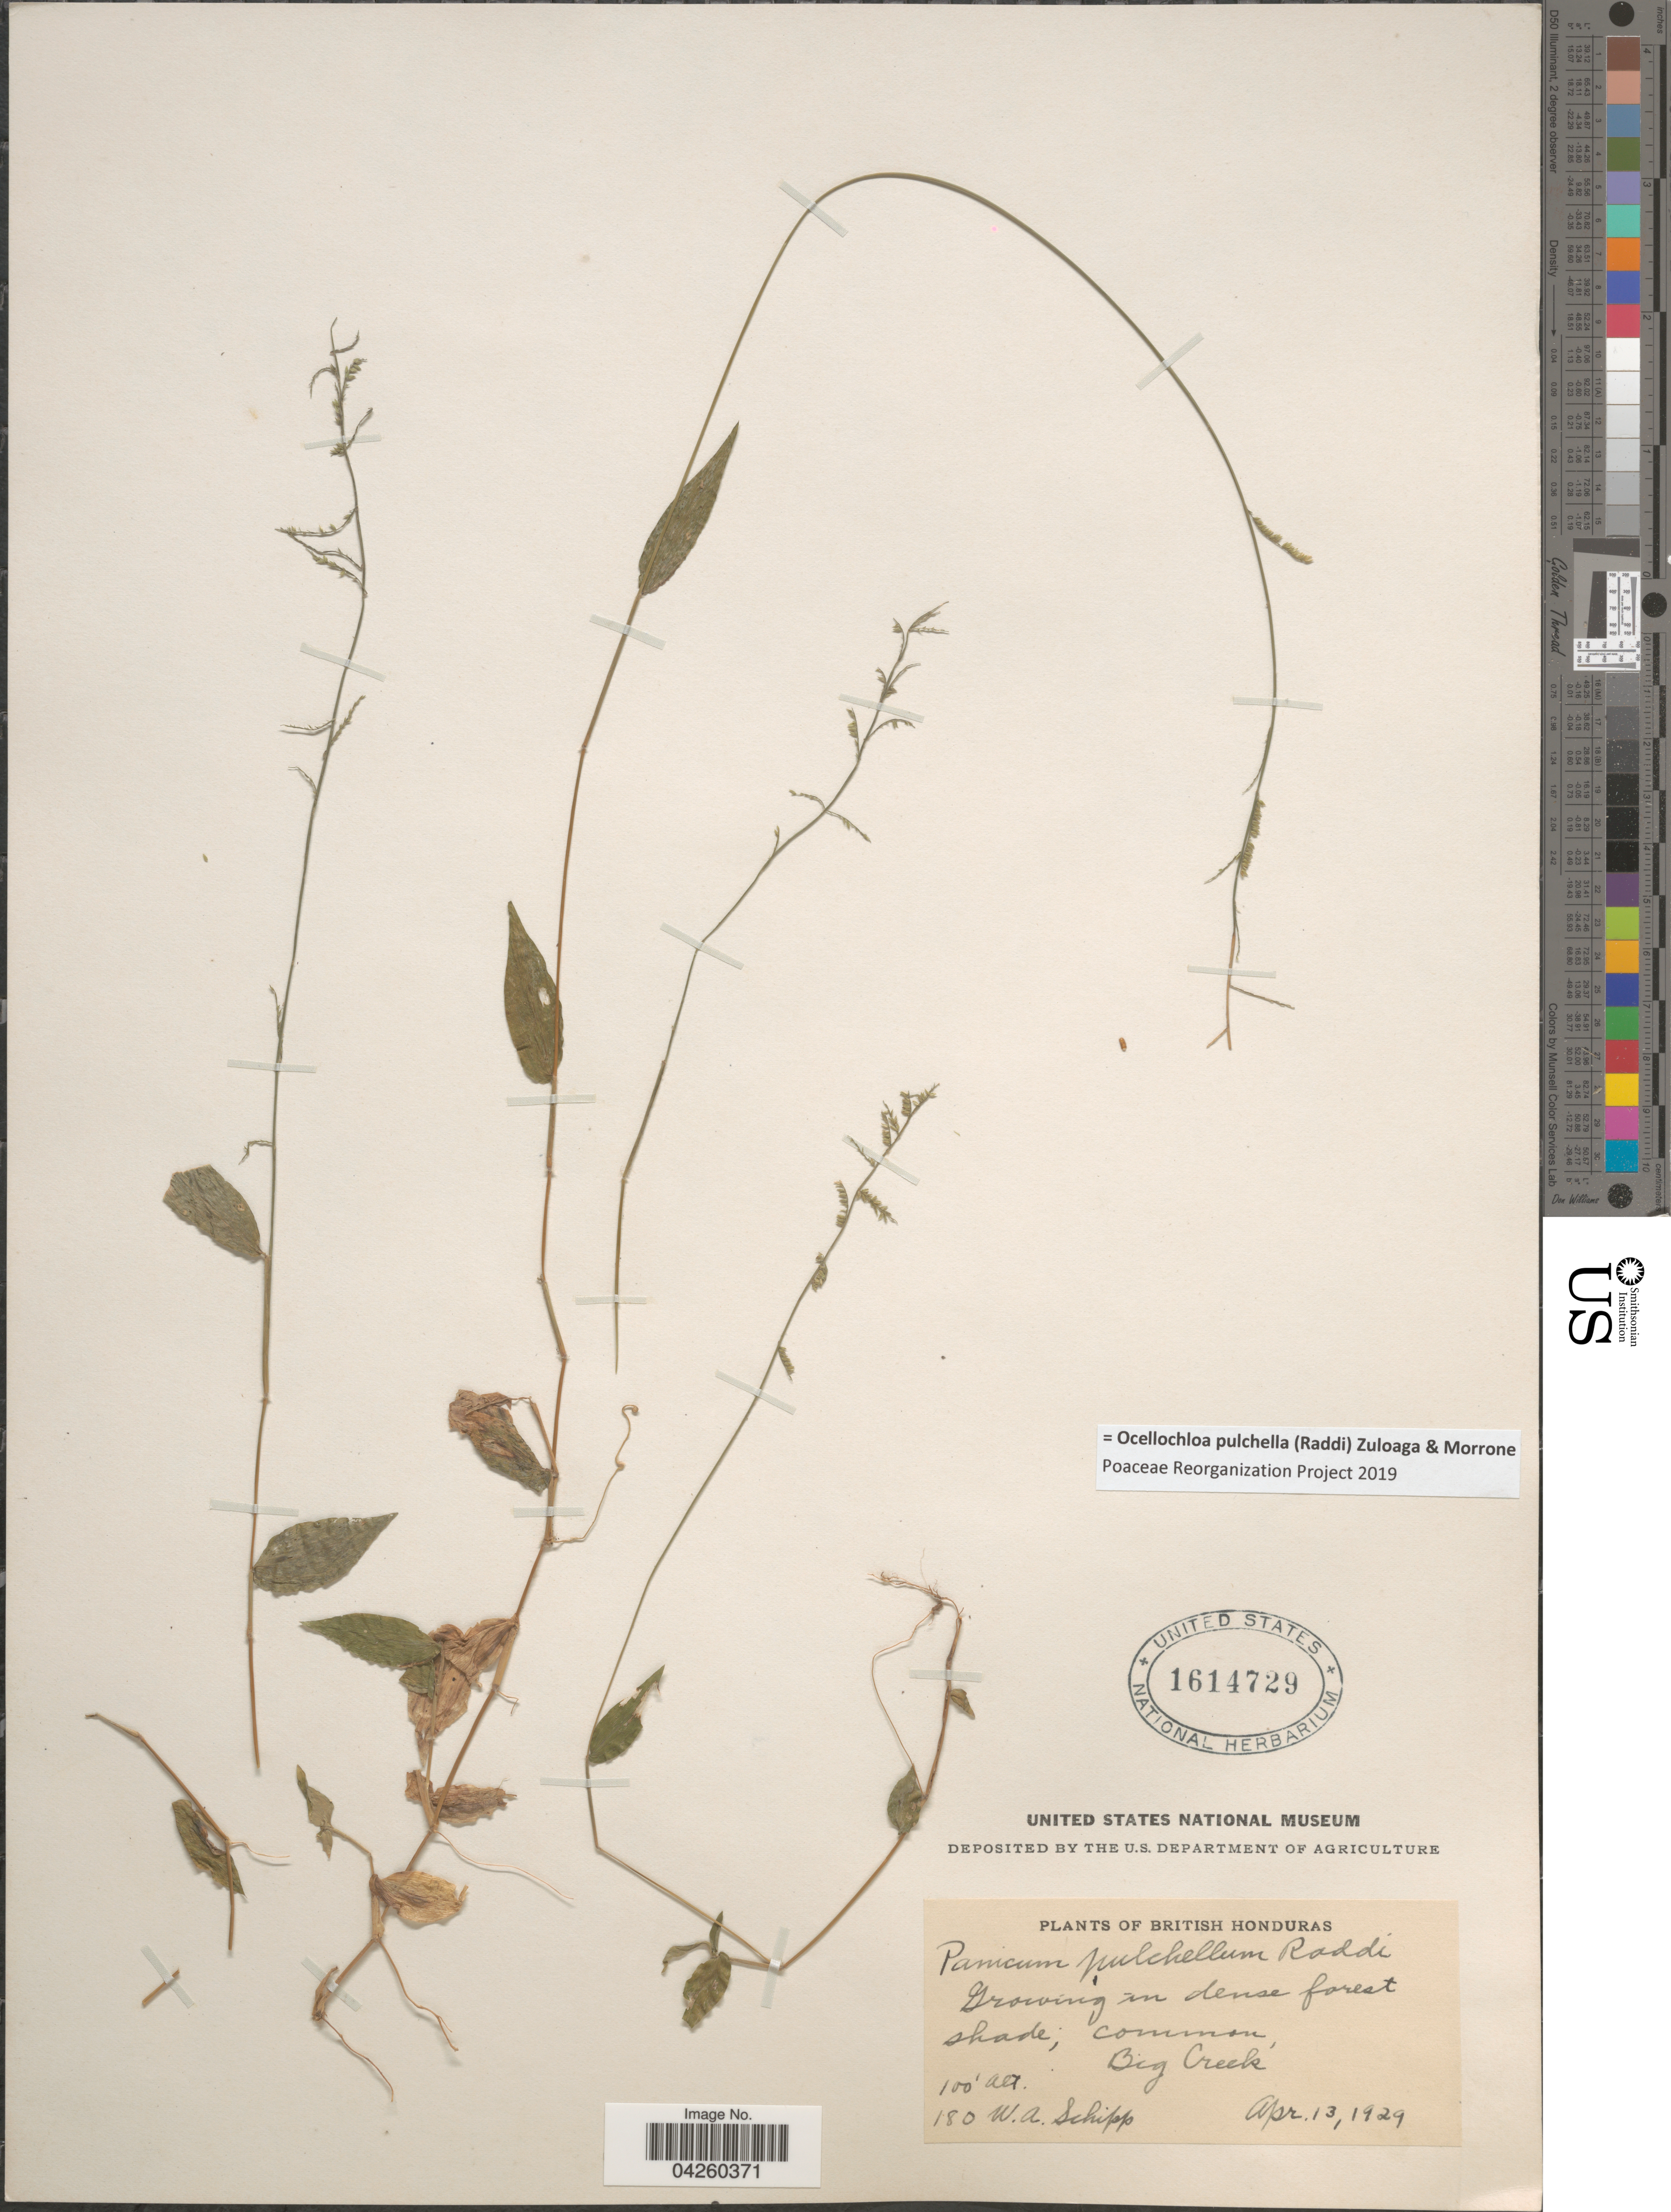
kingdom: Plantae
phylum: Tracheophyta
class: Liliopsida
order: Poales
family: Poaceae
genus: Ocellochloa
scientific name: Ocellochloa pulchella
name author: (Raddi) Zuloaga & Morrone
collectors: W. Schipp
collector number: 180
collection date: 1929-04-13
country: Belize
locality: British Honduras. Big Creek.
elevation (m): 30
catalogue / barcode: US 1614729